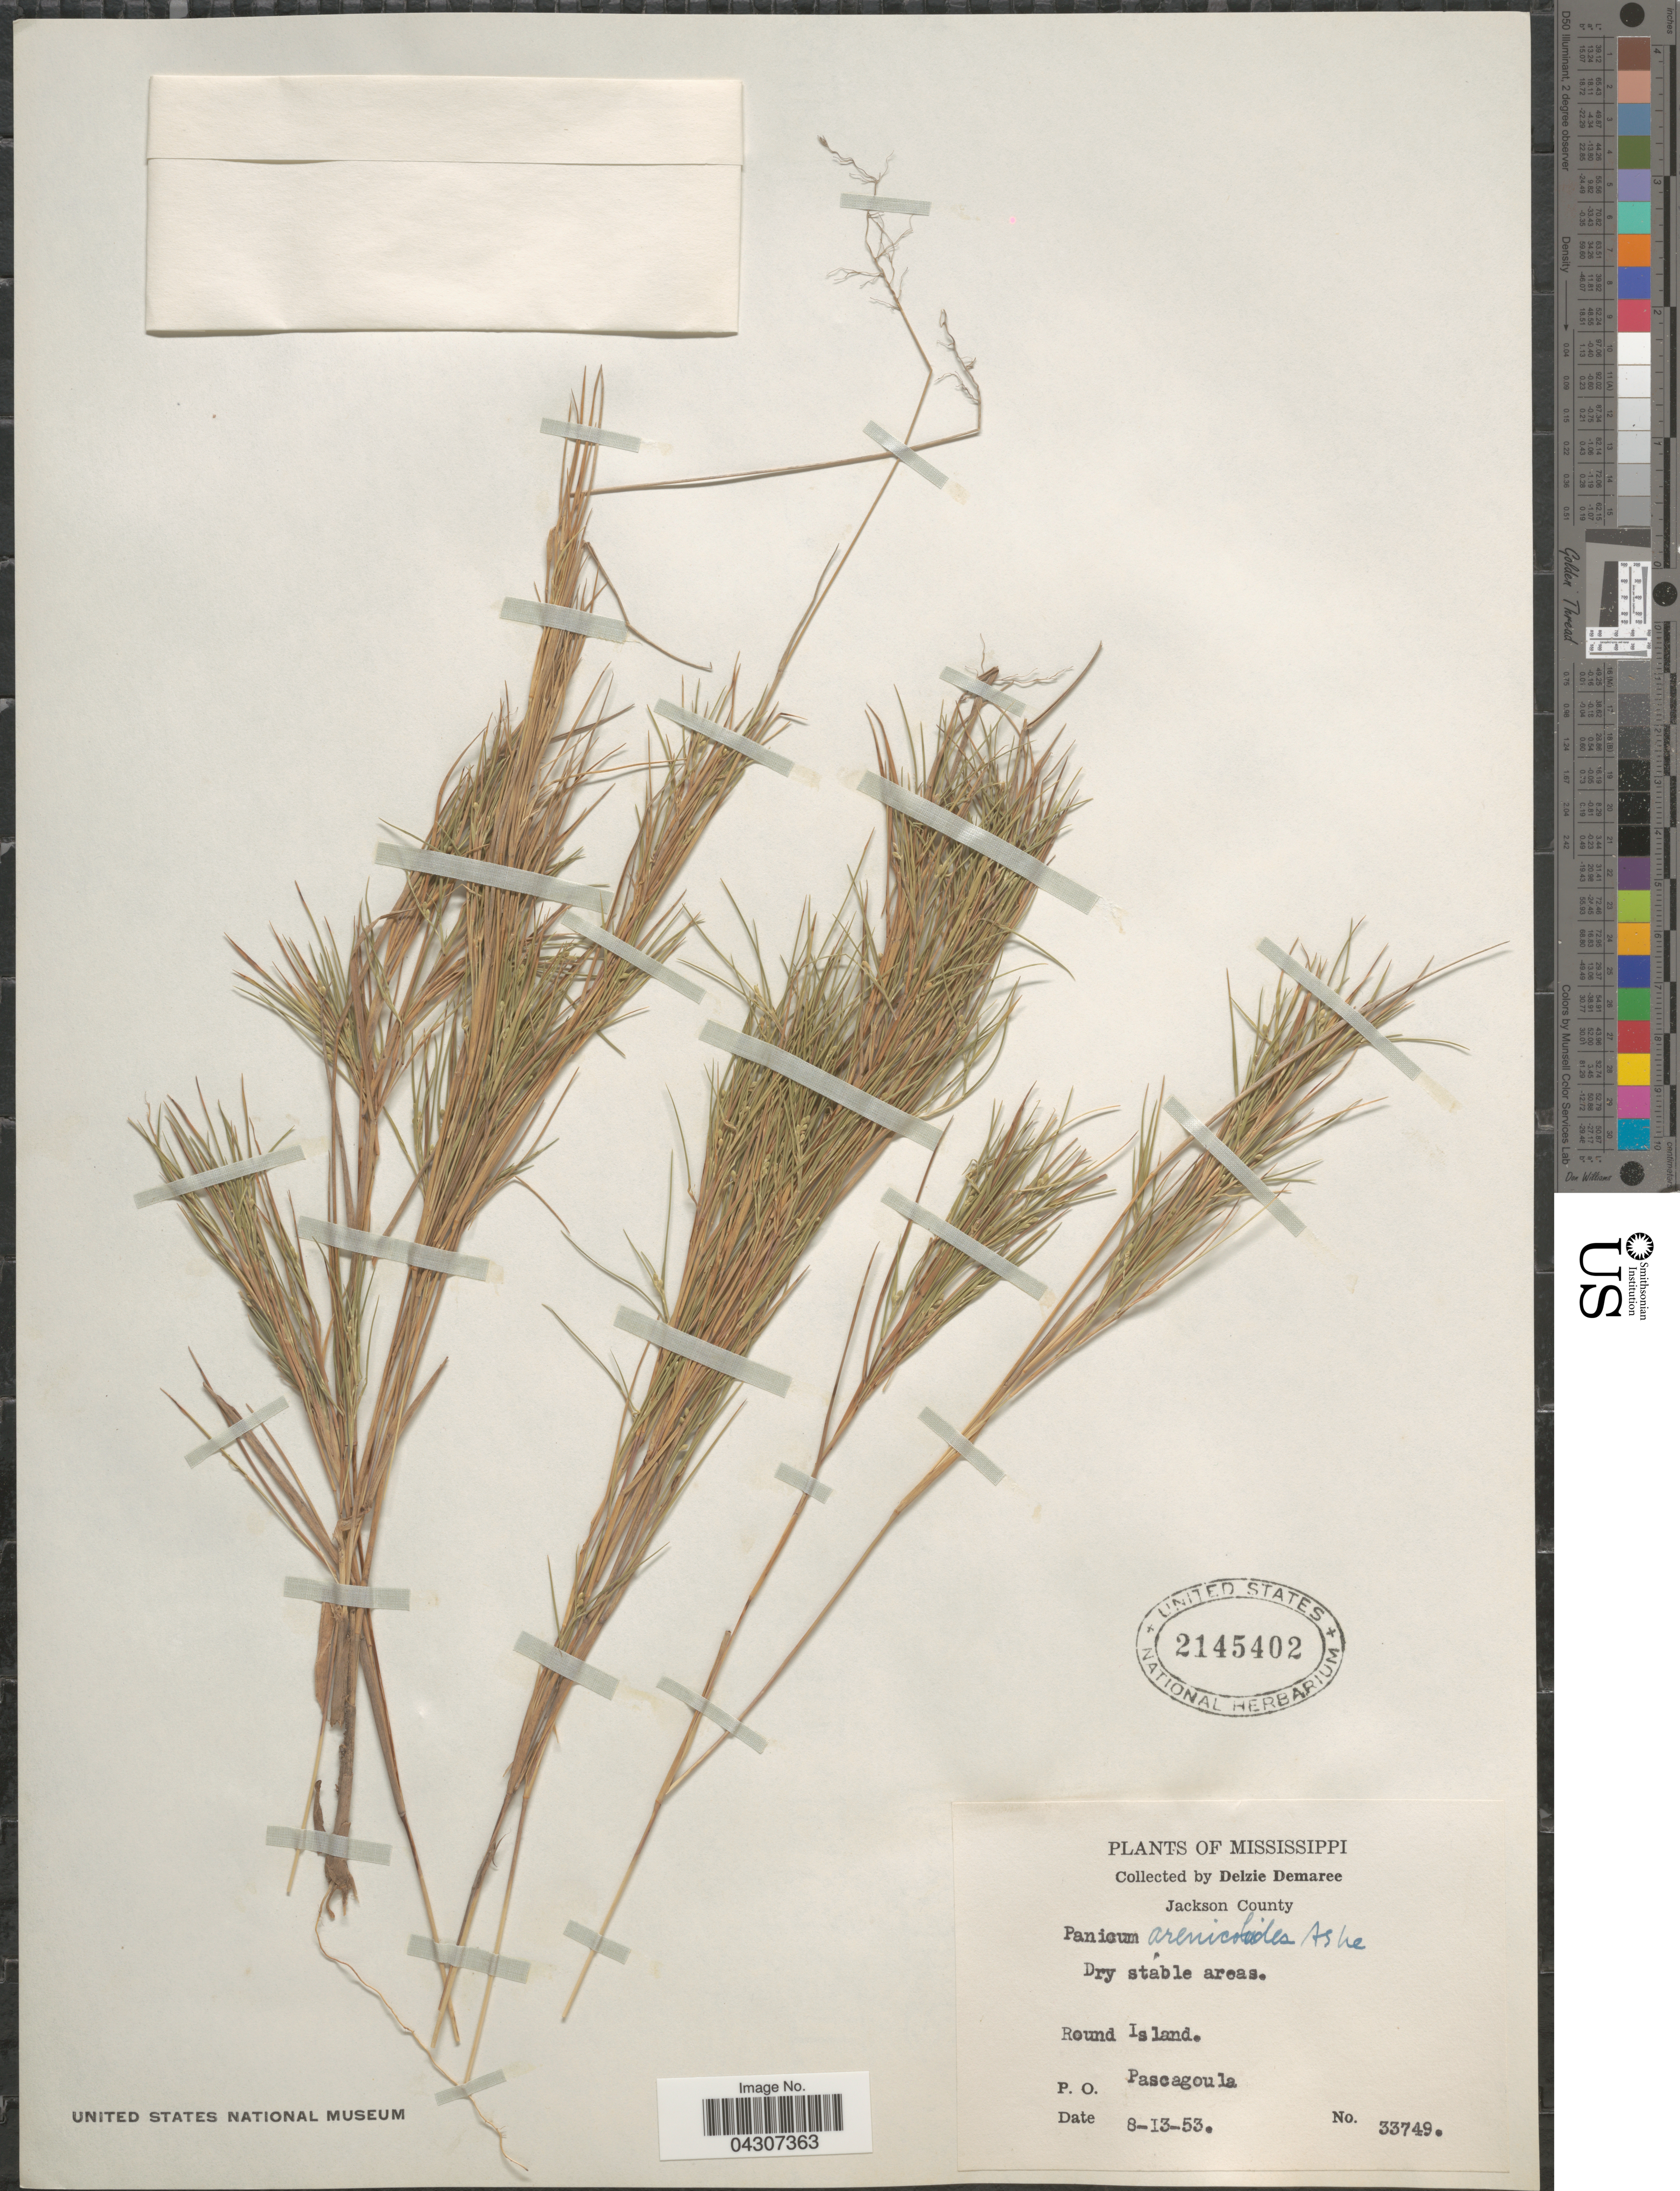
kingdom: Plantae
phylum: Tracheophyta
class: Liliopsida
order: Poales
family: Poaceae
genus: Dichanthelium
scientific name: Dichanthelium aciculare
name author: (Desv. ex Poir.) Gould & C.A. Clark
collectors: D. Demaree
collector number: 33749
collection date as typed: Transcribed d/m/y: 13/8/53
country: United States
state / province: Mississippi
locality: Jackson County. Dry stable areas. Round Island. P.O. Pascagoula.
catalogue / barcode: US 2145402